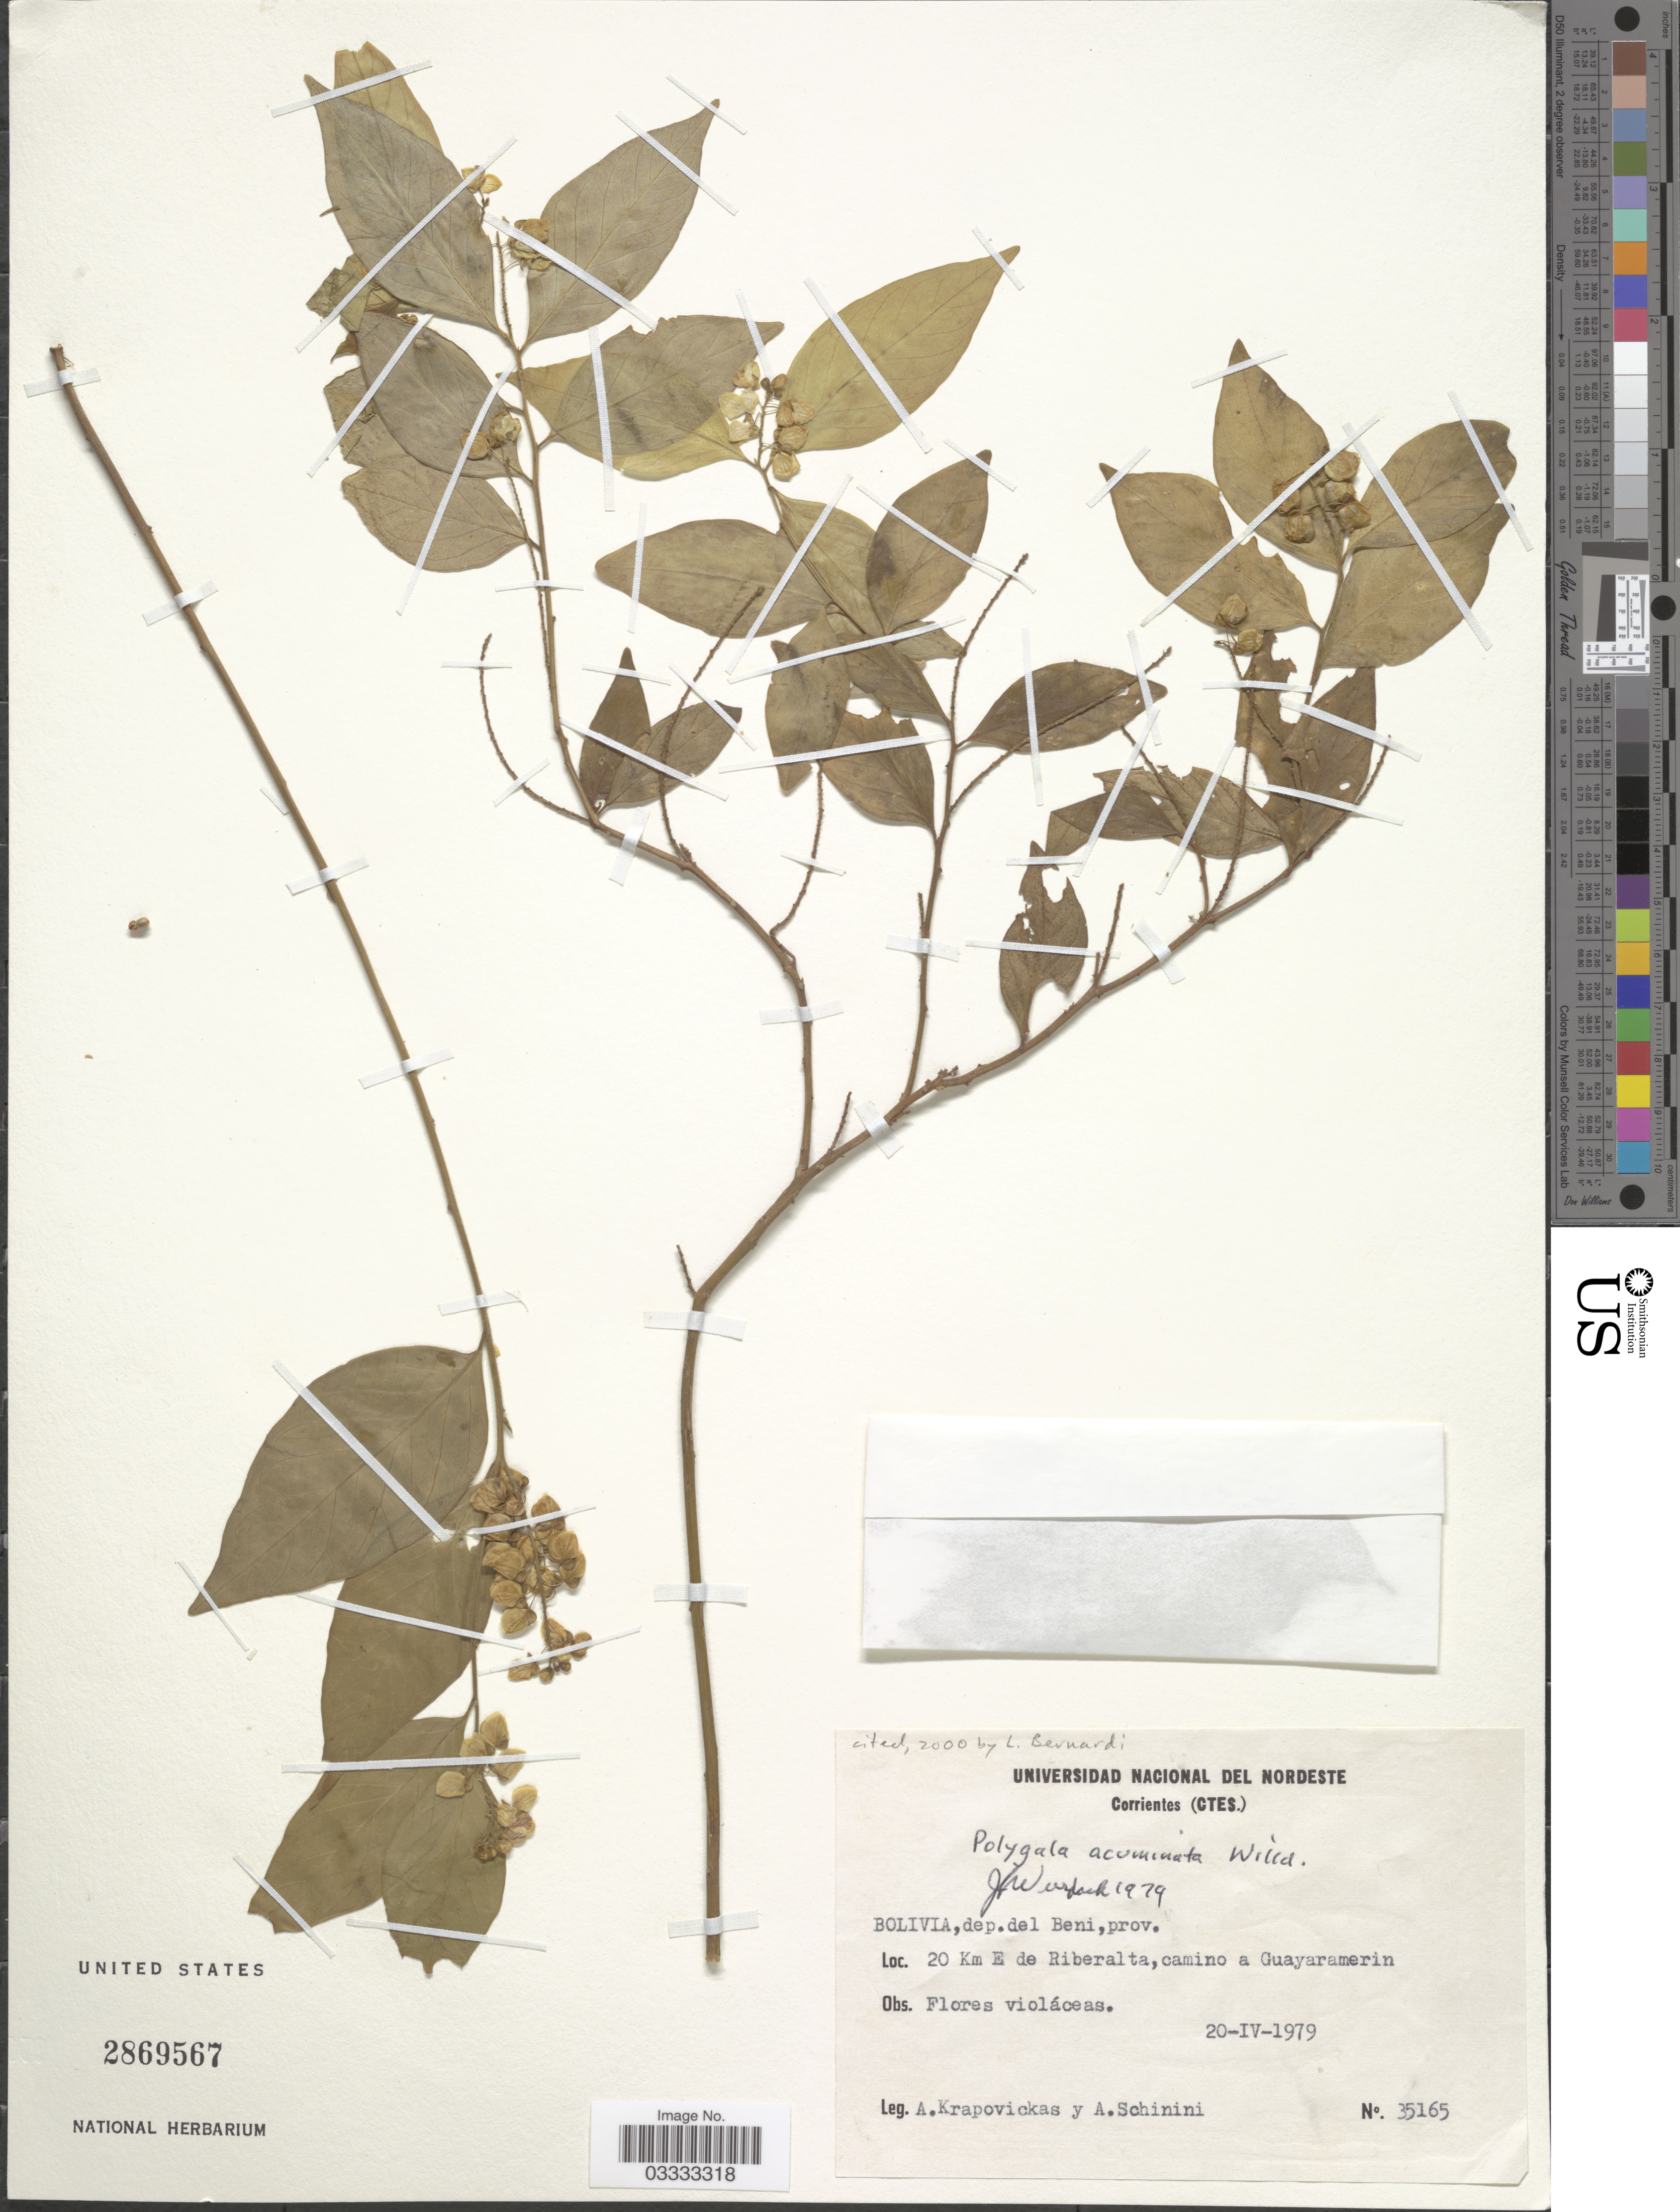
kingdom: Plantae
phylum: Tracheophyta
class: Magnoliopsida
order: Fabales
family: Polygalaceae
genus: Asemeia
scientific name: Asemeia acuminata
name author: (Willd.) J.F.B. Pastore & J.R. Abbott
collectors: A. Krapovickas & A. Schinini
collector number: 35165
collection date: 1979-04-20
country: Bolivia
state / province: Beni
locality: Dep. del Beni, prov. 20 Km E de Riberalta, camino a Guayaramerin.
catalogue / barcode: US 2869567